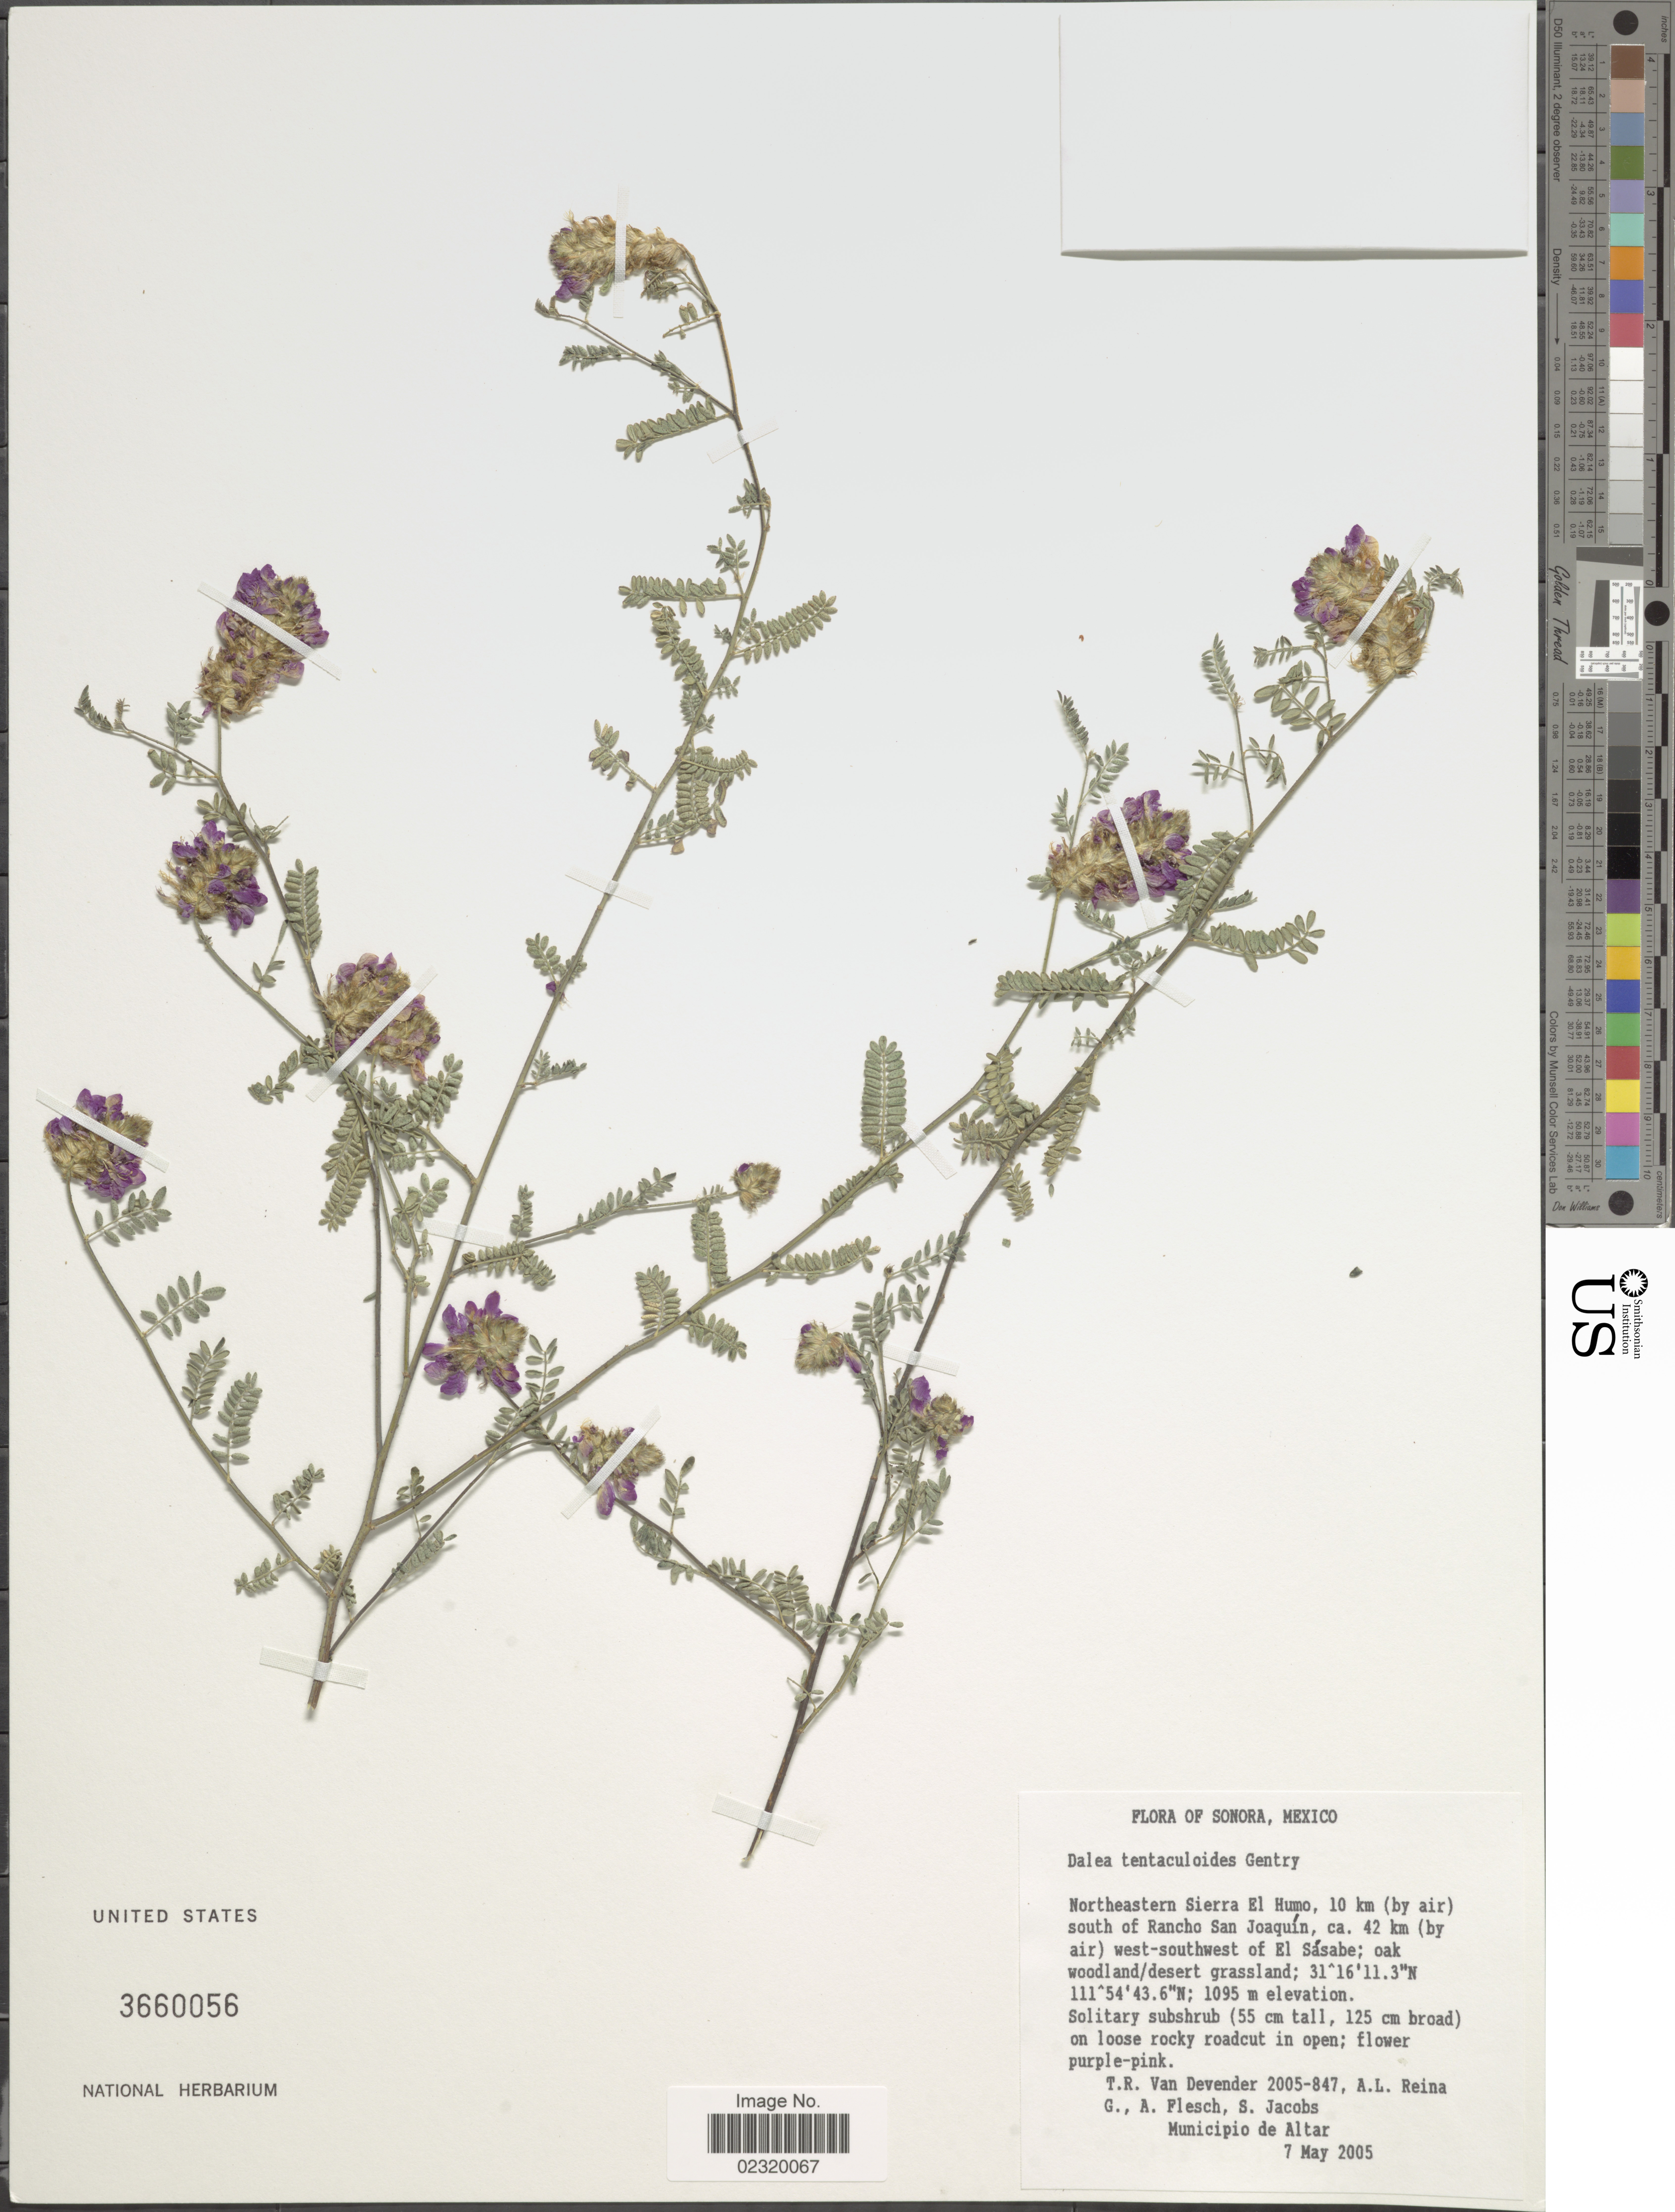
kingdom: Plantae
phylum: Tracheophyta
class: Magnoliopsida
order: Fabales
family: Fabaceae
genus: Dalea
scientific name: Dalea tentaculoides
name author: Gentry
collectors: T. R. Van Devender, A. L. Reina G., A. Flesch & S. Jacobs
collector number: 2005-847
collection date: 2005-05-07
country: Mexico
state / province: Sonora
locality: Northeastern Sierra El Humo, 10 km (by air) south of Rancho San Joaquín, ca. 42 km (by air) west-southwest of El Sásabe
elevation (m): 1095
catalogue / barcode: US 3660056